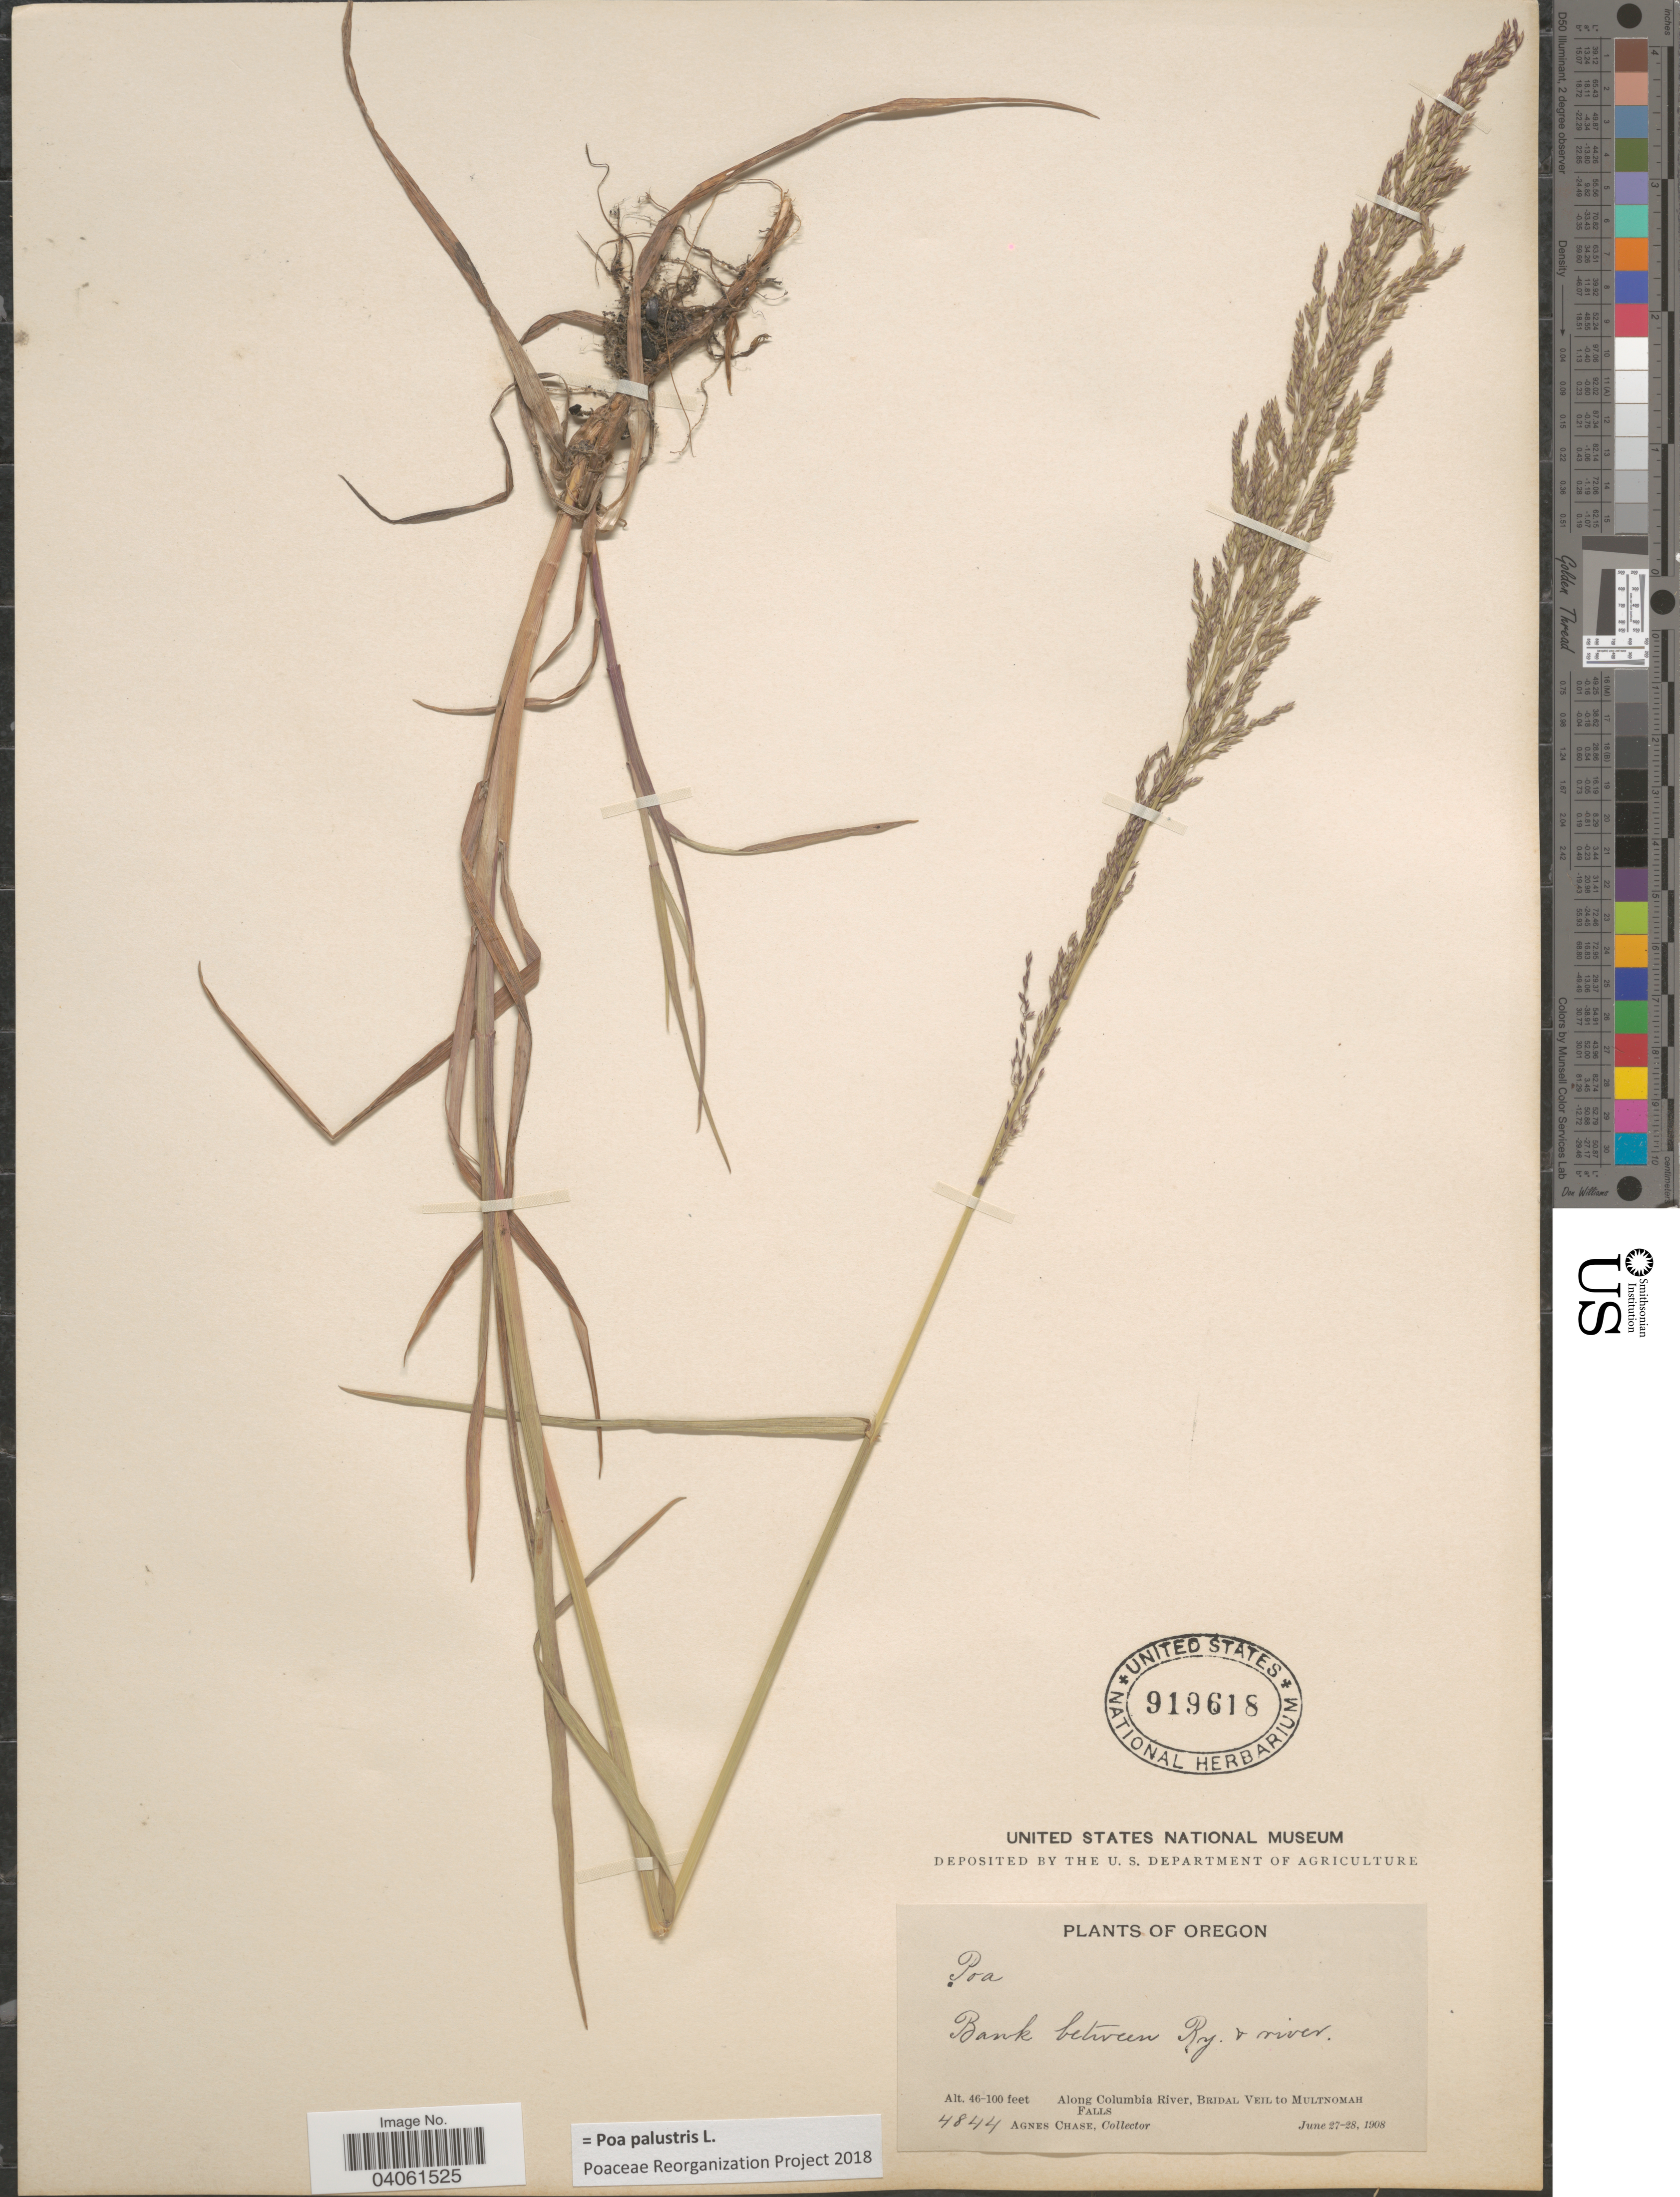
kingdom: Plantae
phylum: Tracheophyta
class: Liliopsida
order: Poales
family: Poaceae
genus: Poa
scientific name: Poa palustris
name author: L.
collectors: A. Chase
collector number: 4844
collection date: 1908-06-27/1908-06-28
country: United States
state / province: Oregon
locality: Bank between Ry. + river. Along Columbia River, Bridal Veil to Multnomah Falls.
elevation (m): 14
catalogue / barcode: US 919618